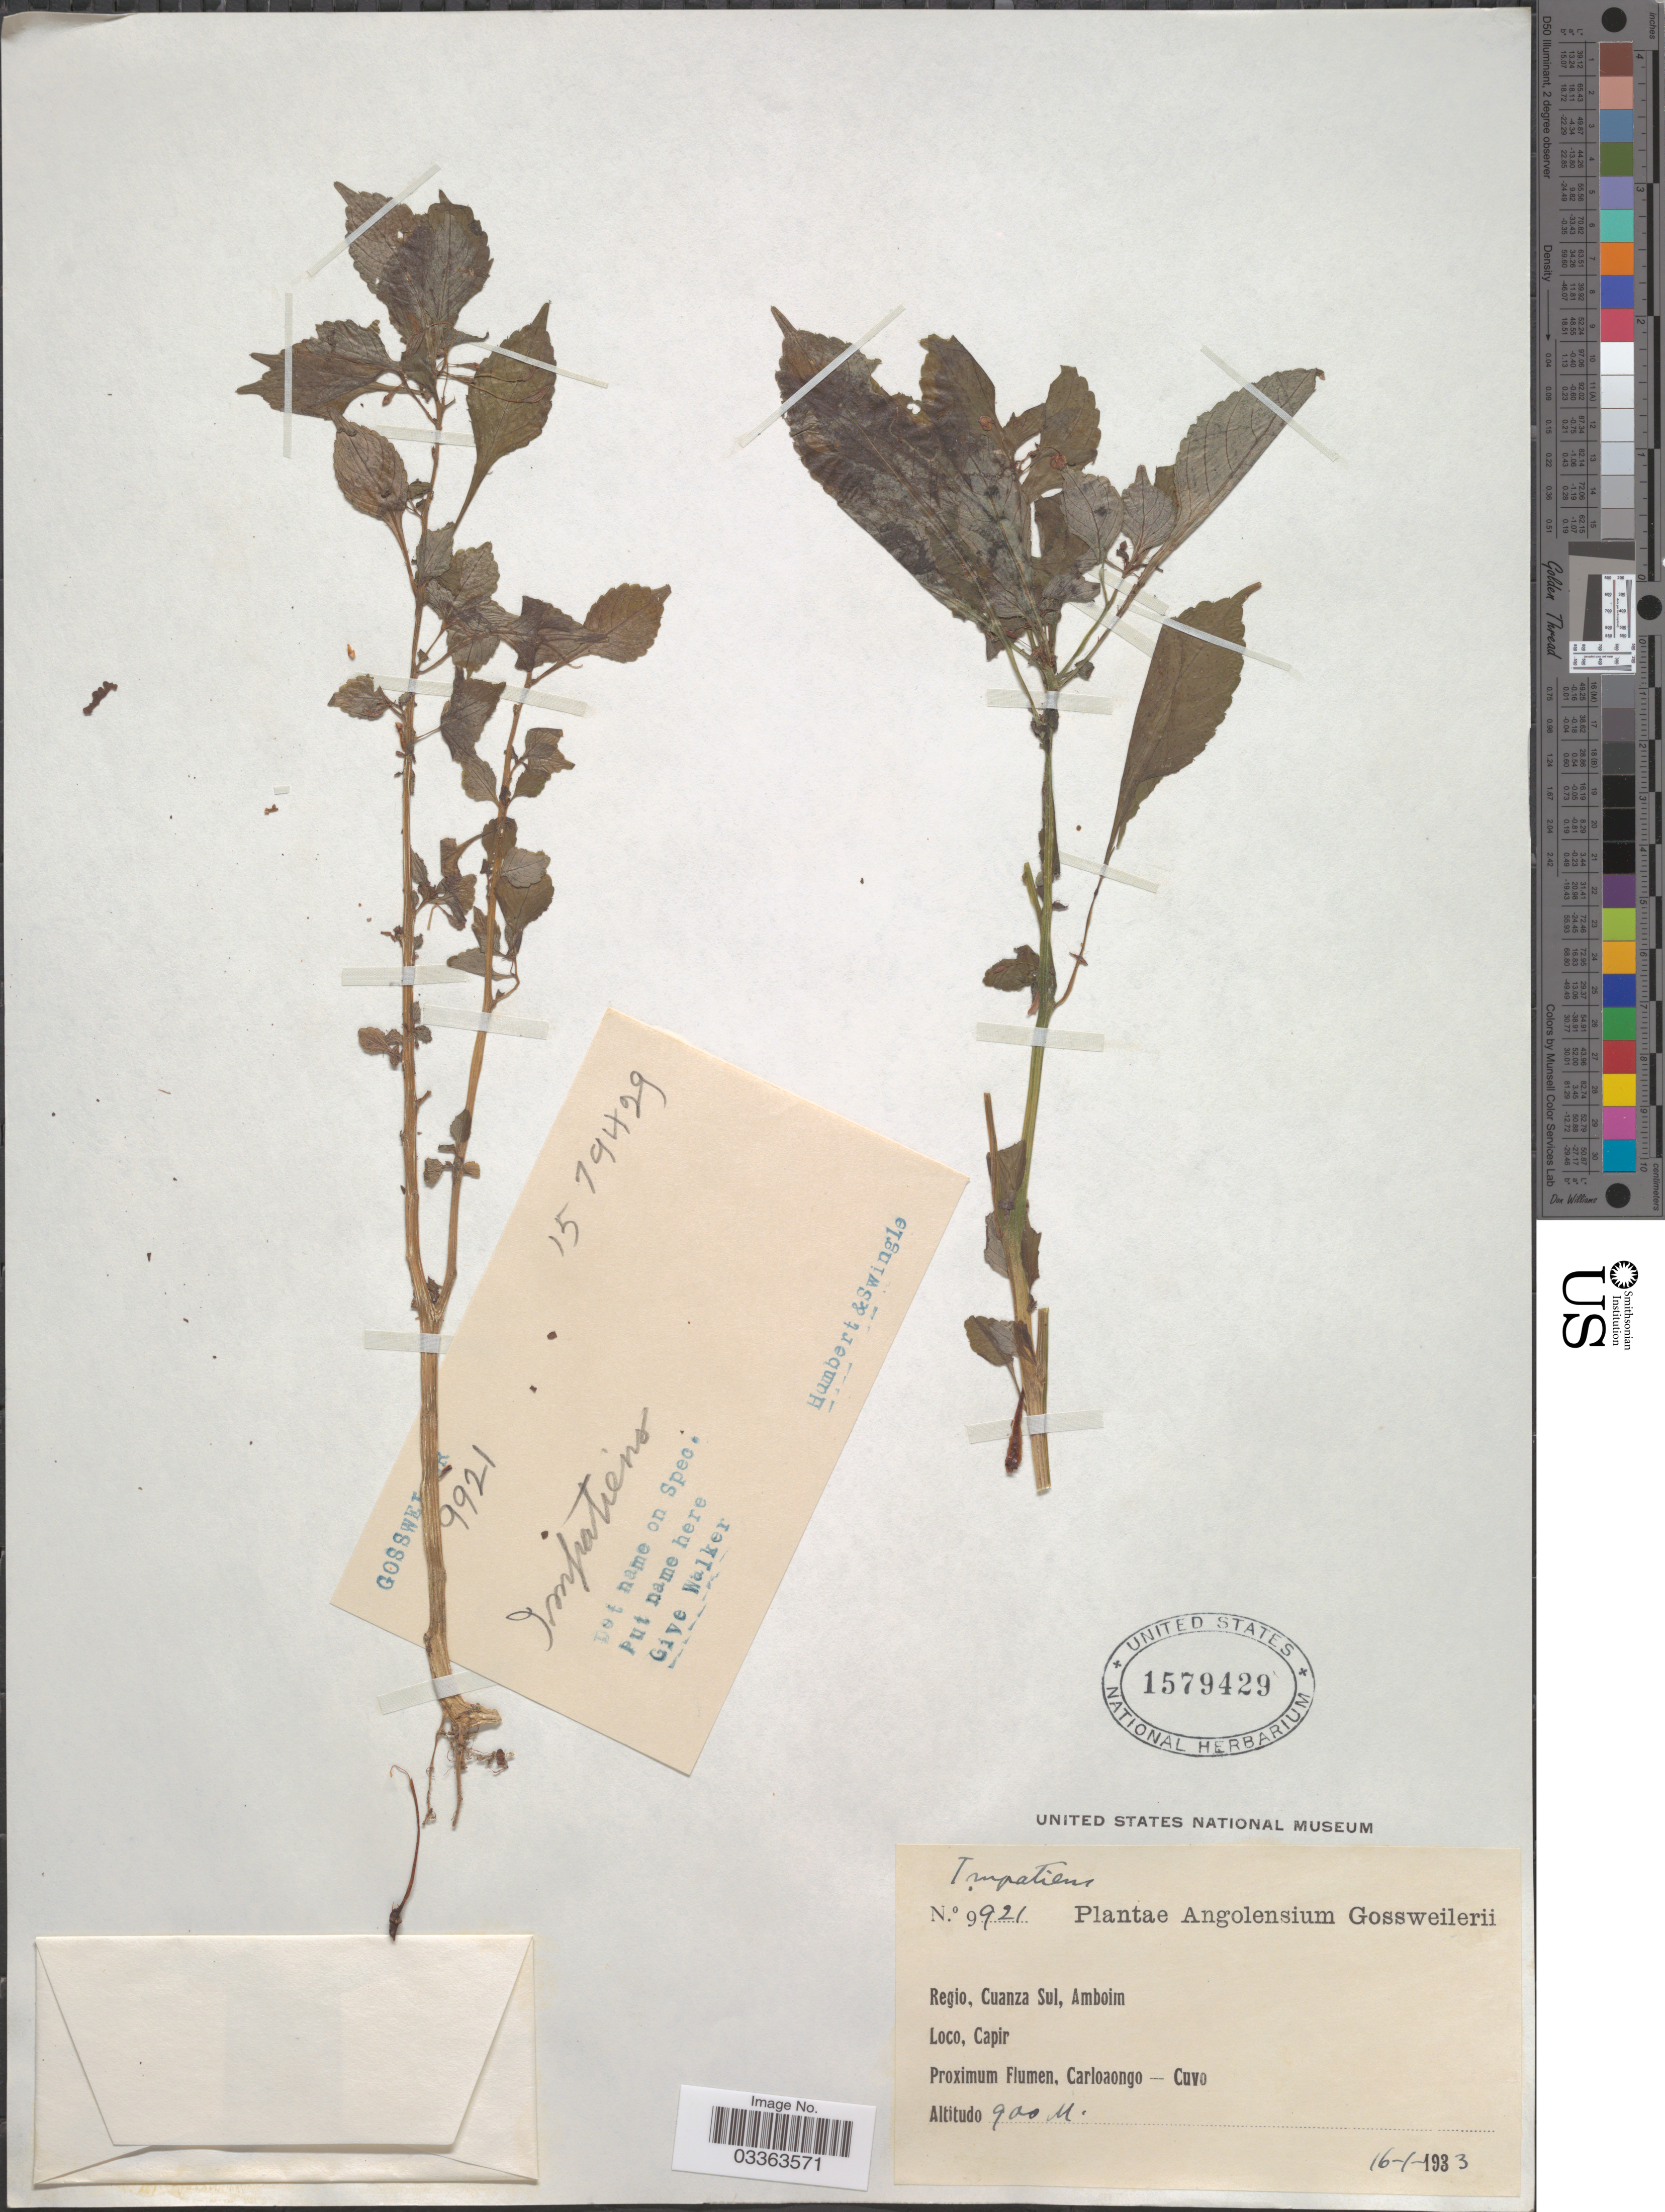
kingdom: Plantae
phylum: Tracheophyta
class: Magnoliopsida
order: Ericales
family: Balsaminaceae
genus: Impatiens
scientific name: Impatiens sp.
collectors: -. Gossweiler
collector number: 9921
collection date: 1983-01-16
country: Angola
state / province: Cuanza Sul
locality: Regio, Cuanza Sul, Amboim, Capir, Carloaongo - Cuvo.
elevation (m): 900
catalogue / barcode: US 1579429